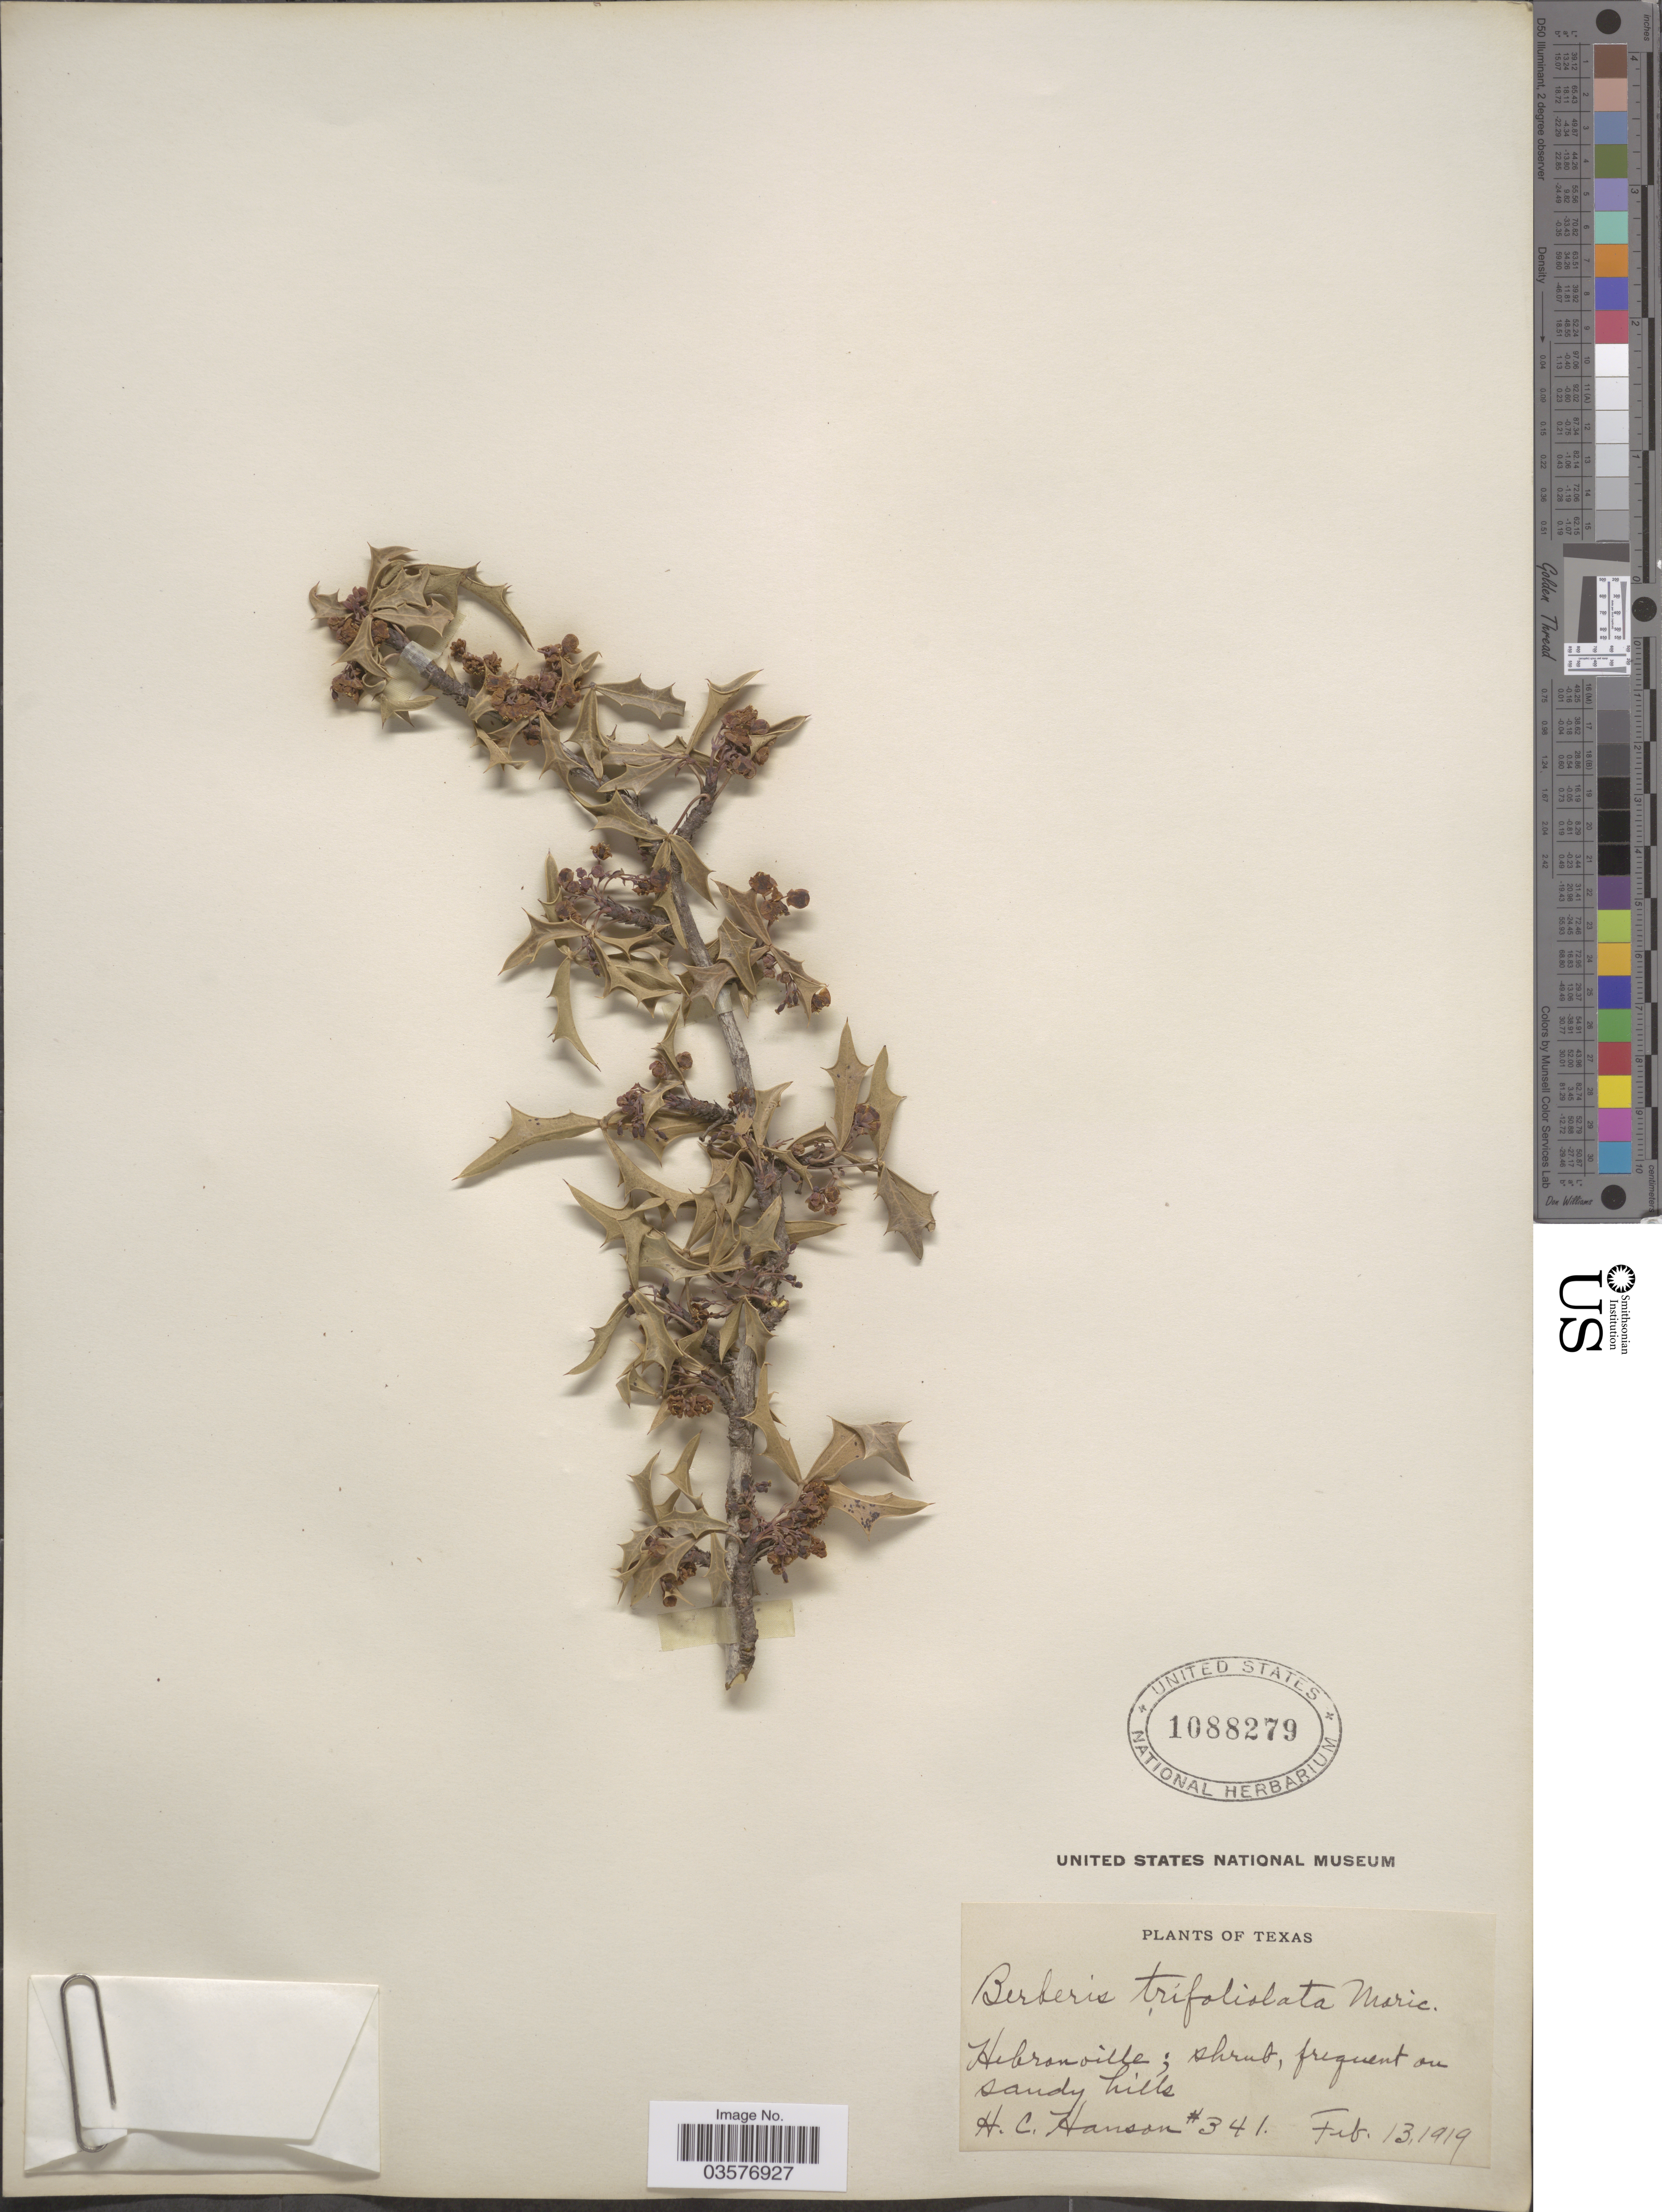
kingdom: Plantae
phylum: Tracheophyta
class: Magnoliopsida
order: Ranunculales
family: Berberidaceae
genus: Mahonia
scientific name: Mahonia trifoliolata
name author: (Monic.) Fedde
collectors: H. Hanson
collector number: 341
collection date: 1919-02-13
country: United States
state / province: Texas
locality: Hebronville.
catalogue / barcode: US 1088279